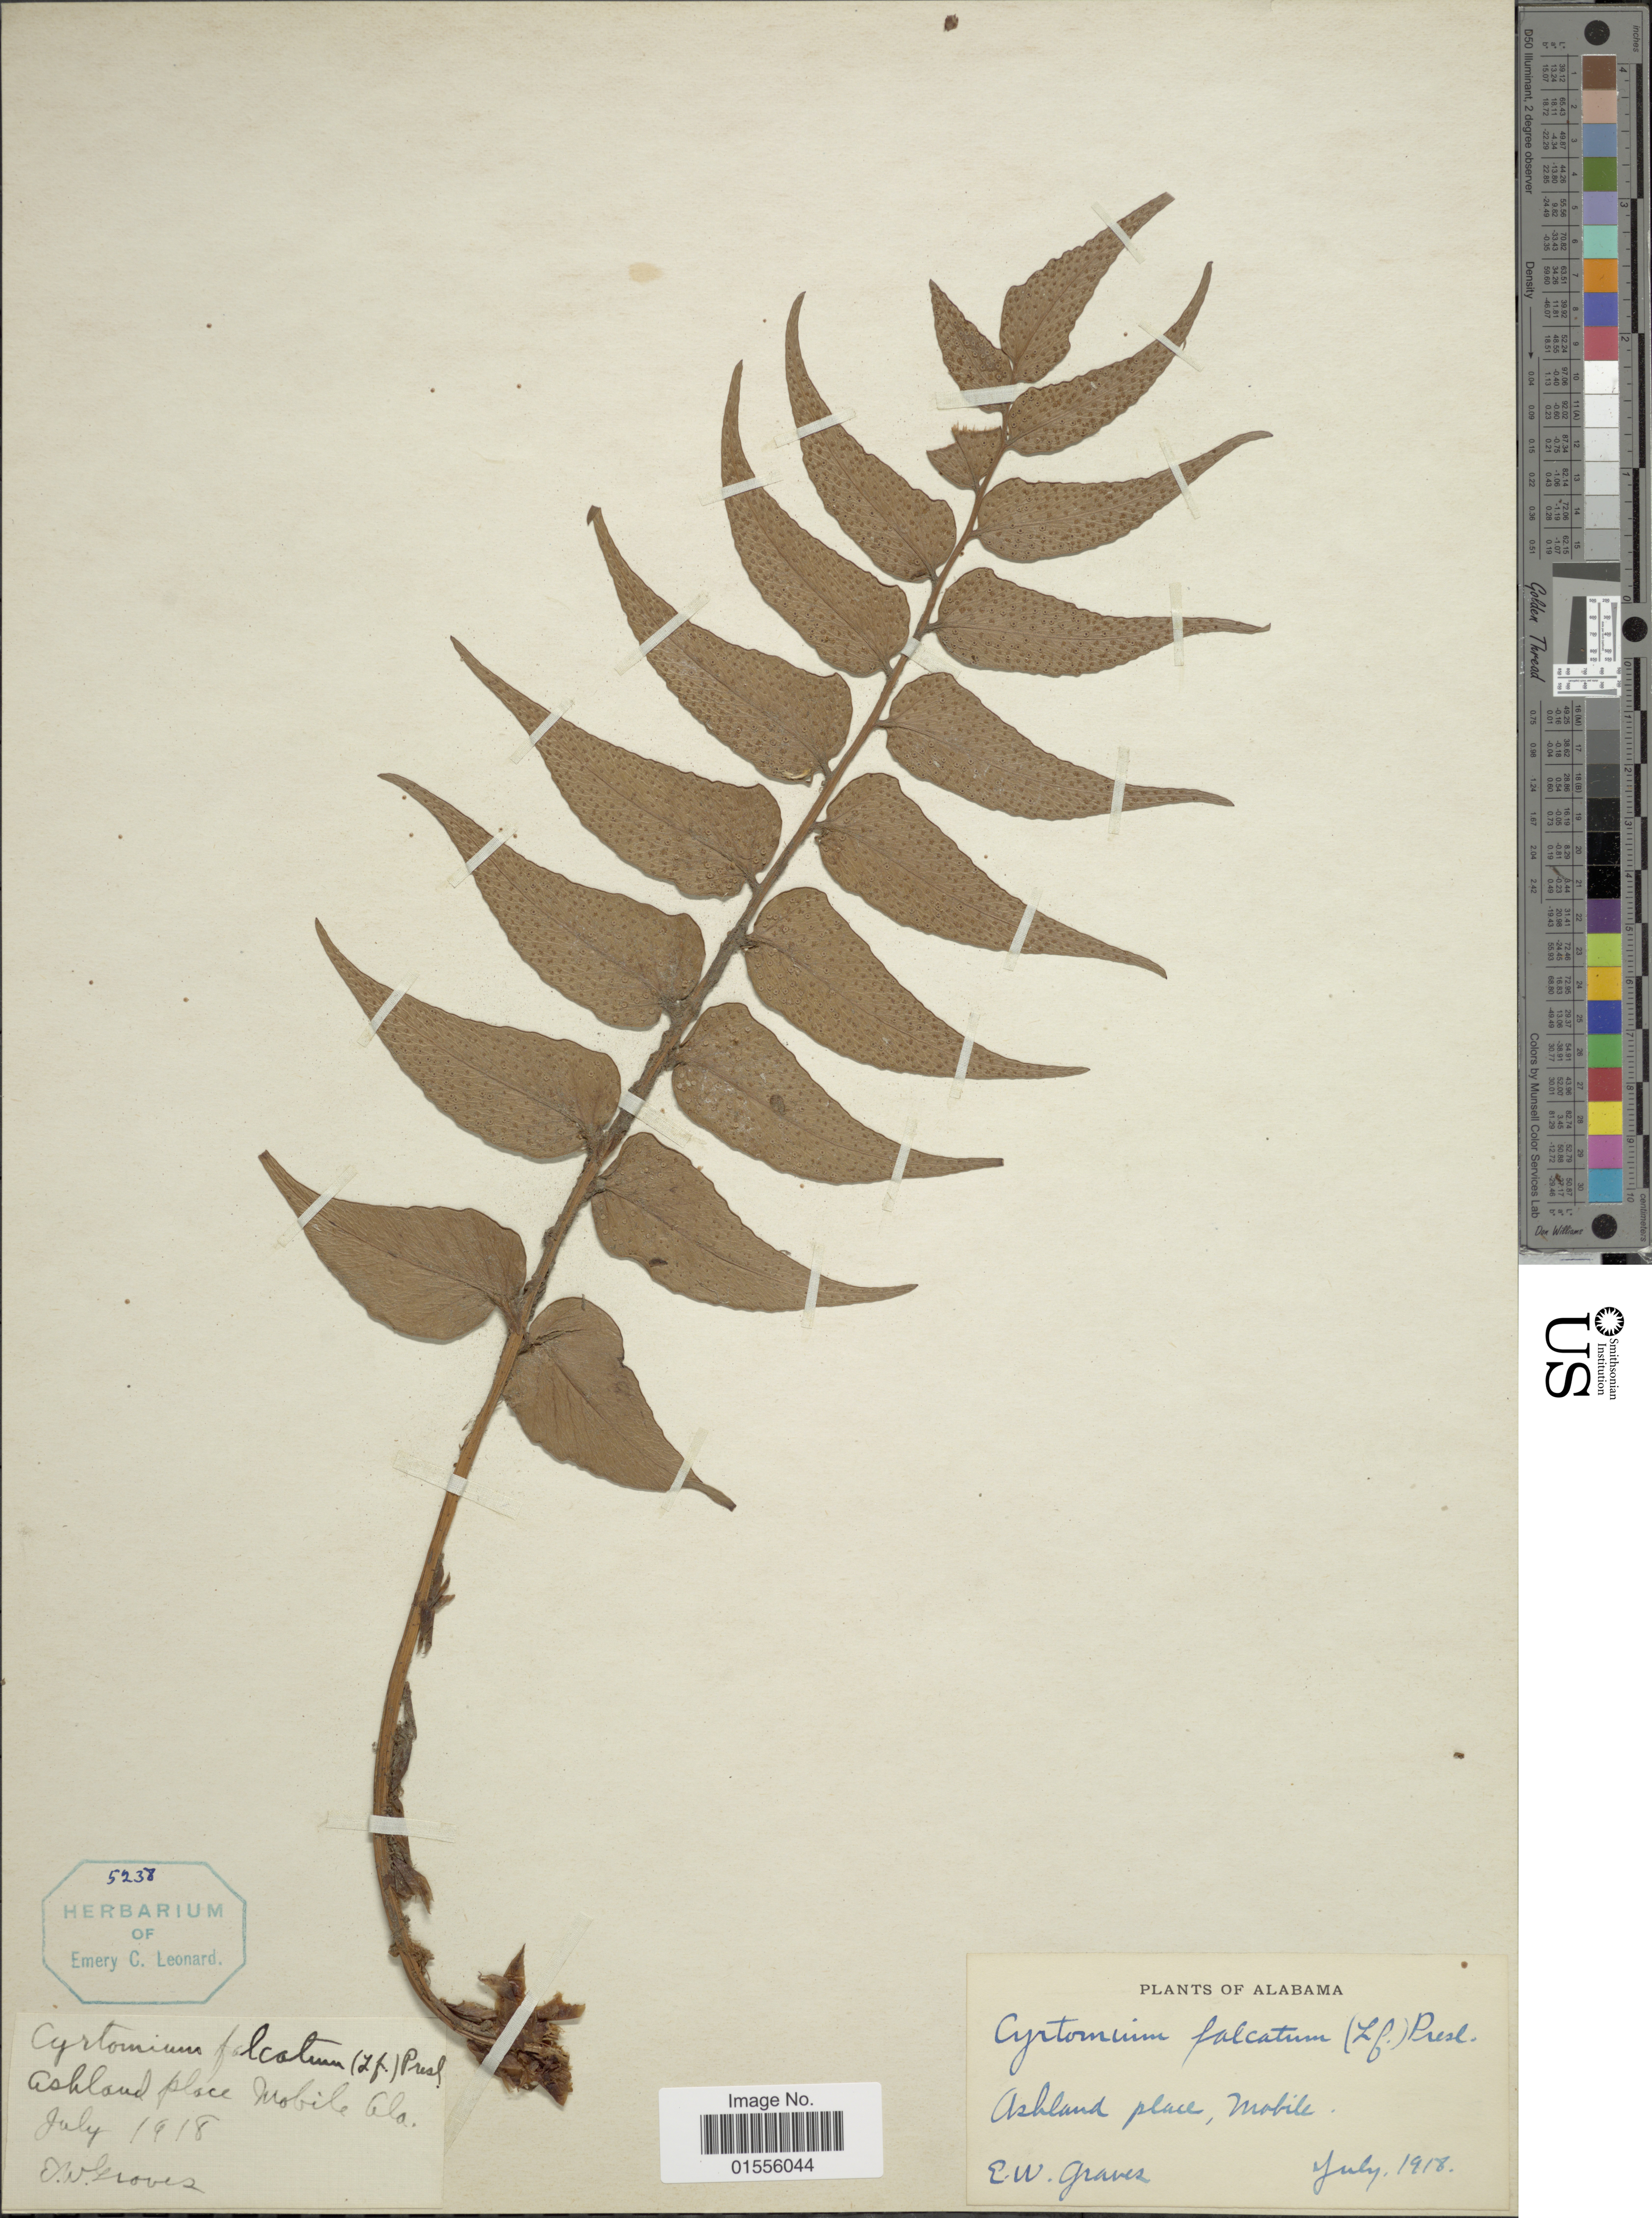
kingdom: Plantae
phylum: Tracheophyta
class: Polypodiopsida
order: Polypodiales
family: Dryopteridaceae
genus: Cyrtomium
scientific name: Cyrtomium falcatum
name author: (L. f.) C. Presl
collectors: E. Graves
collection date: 1918-07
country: United States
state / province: Alabama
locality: Ashland place, Mobile